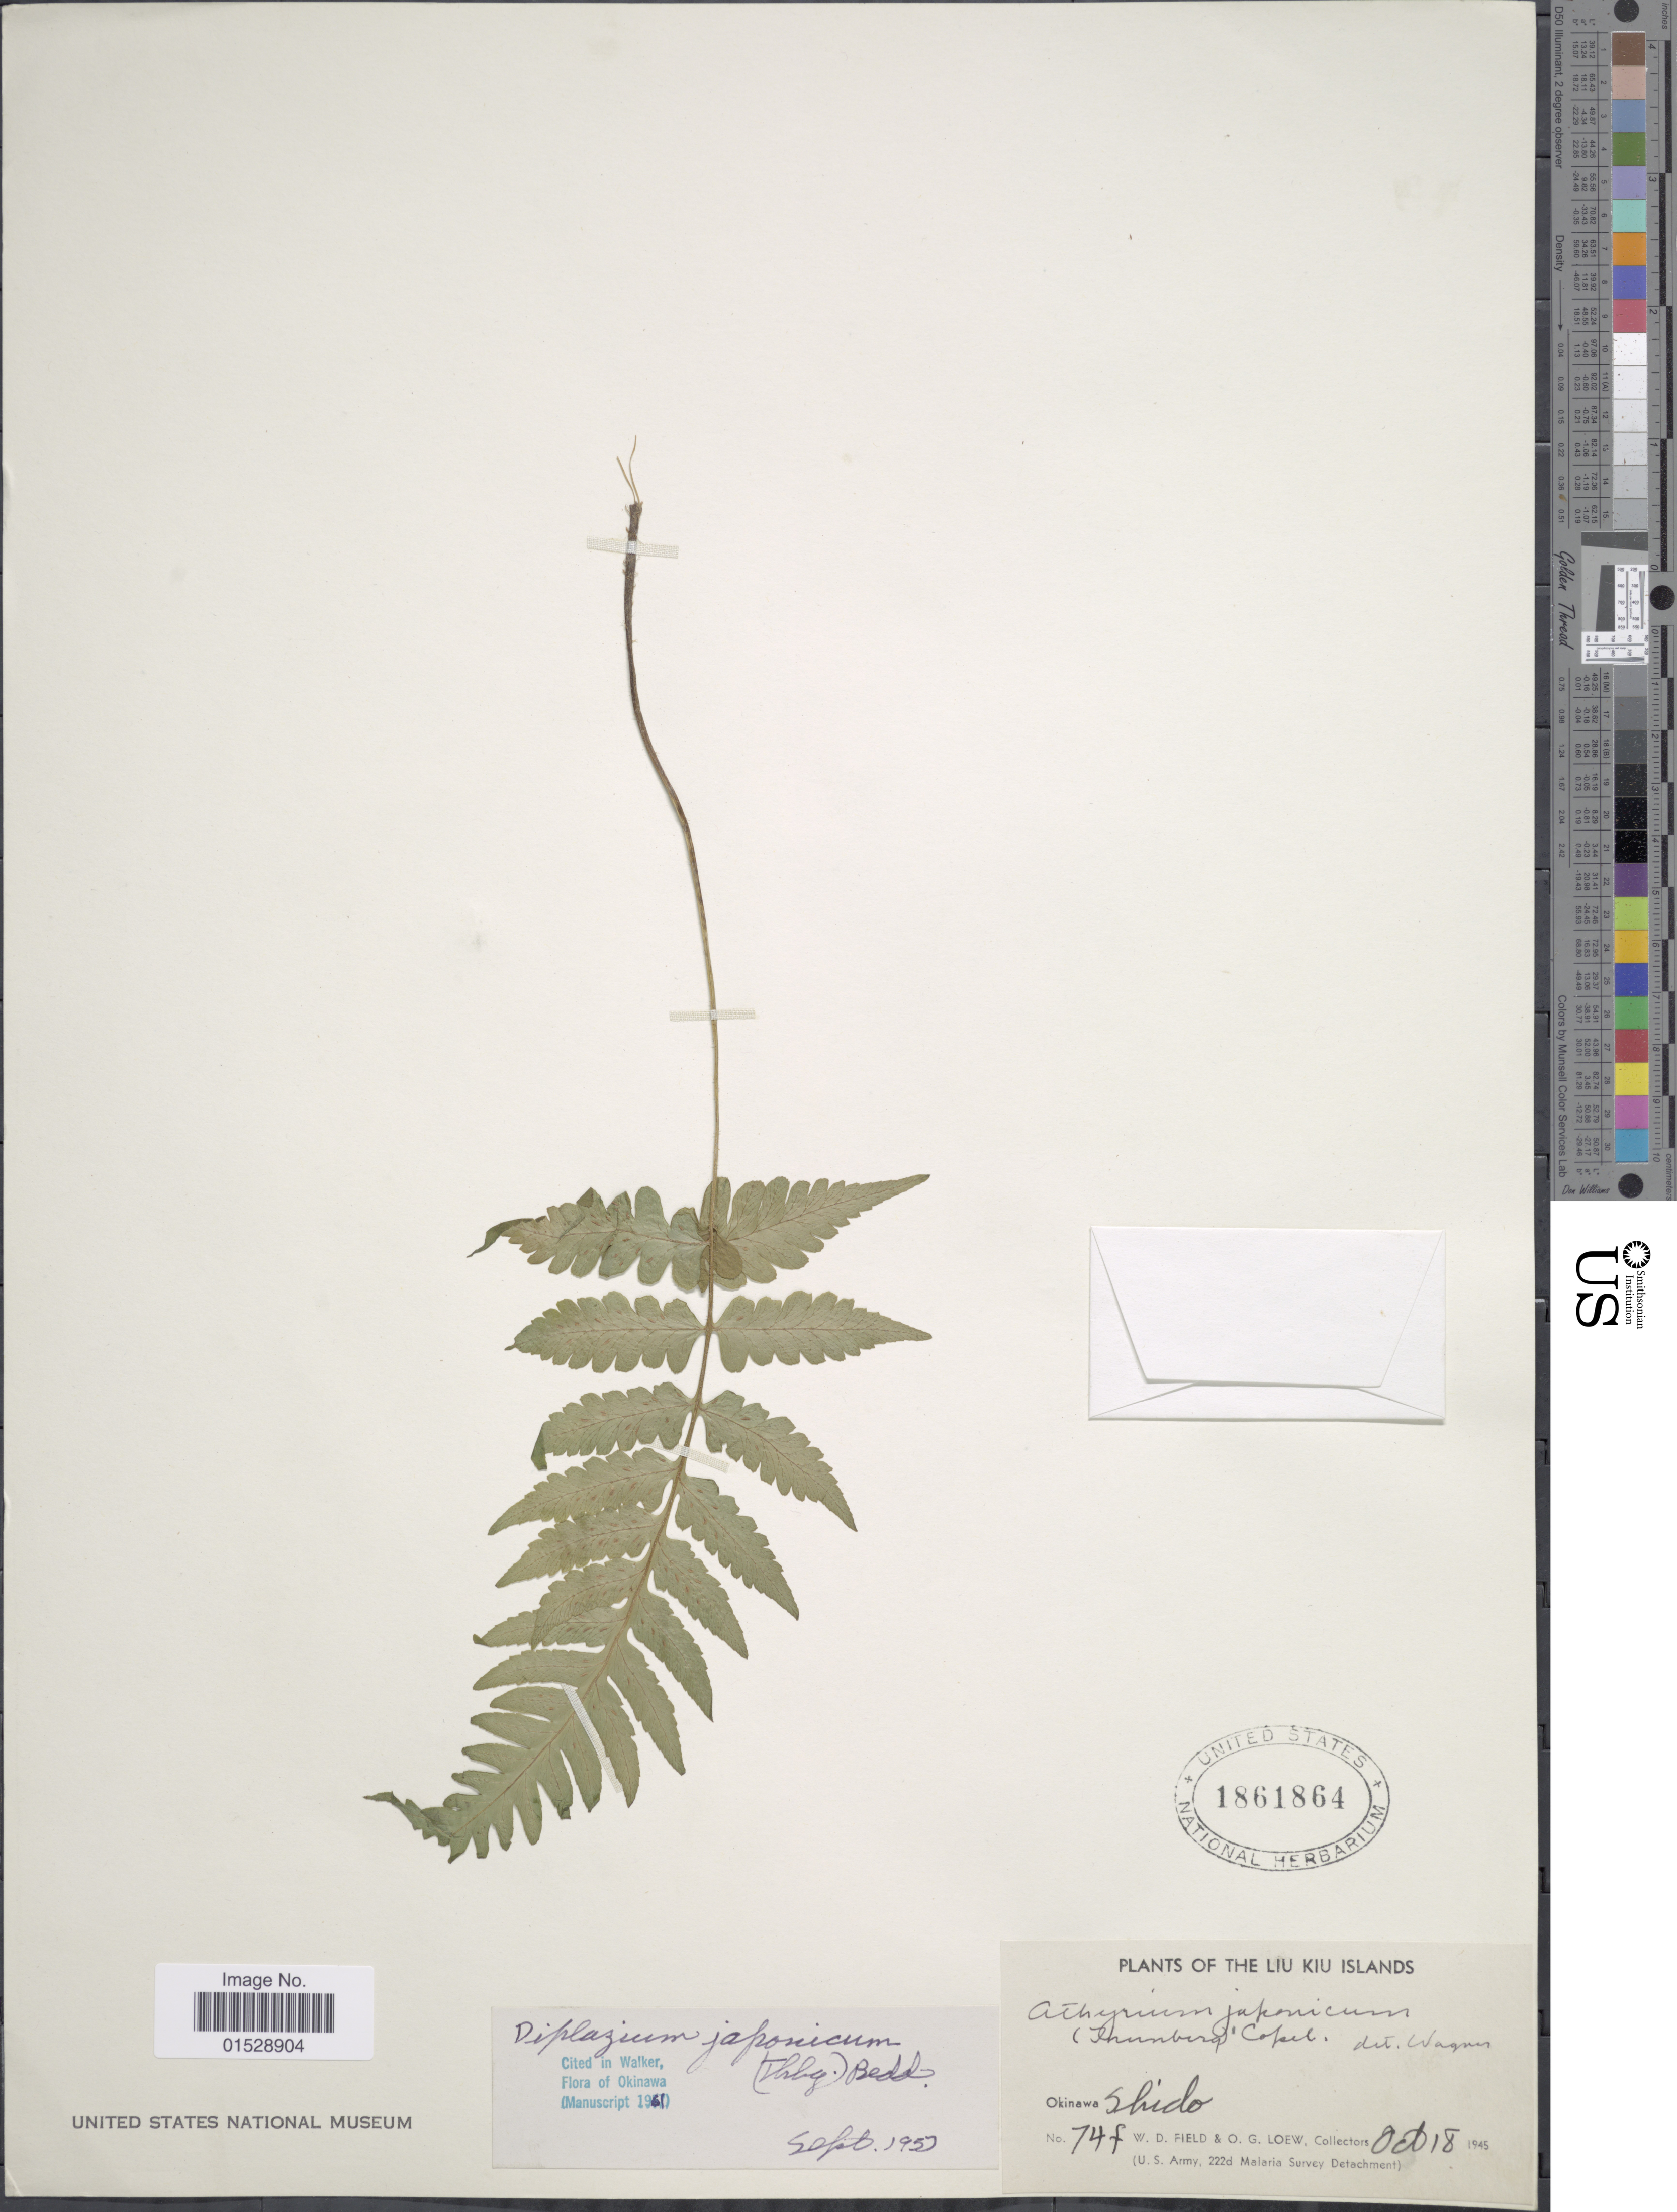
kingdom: Plantae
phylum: Tracheophyta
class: Polypodiopsida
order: Polypodiales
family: Athyriaceae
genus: Deparia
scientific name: Deparia japonica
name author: (Thunb.) M. Kato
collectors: W. D. Field & O. G. Loew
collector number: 74f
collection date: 1945-10-18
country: Japan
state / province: Okinawa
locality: Liu Kiu Islands, Okinawa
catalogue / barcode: US 1861864